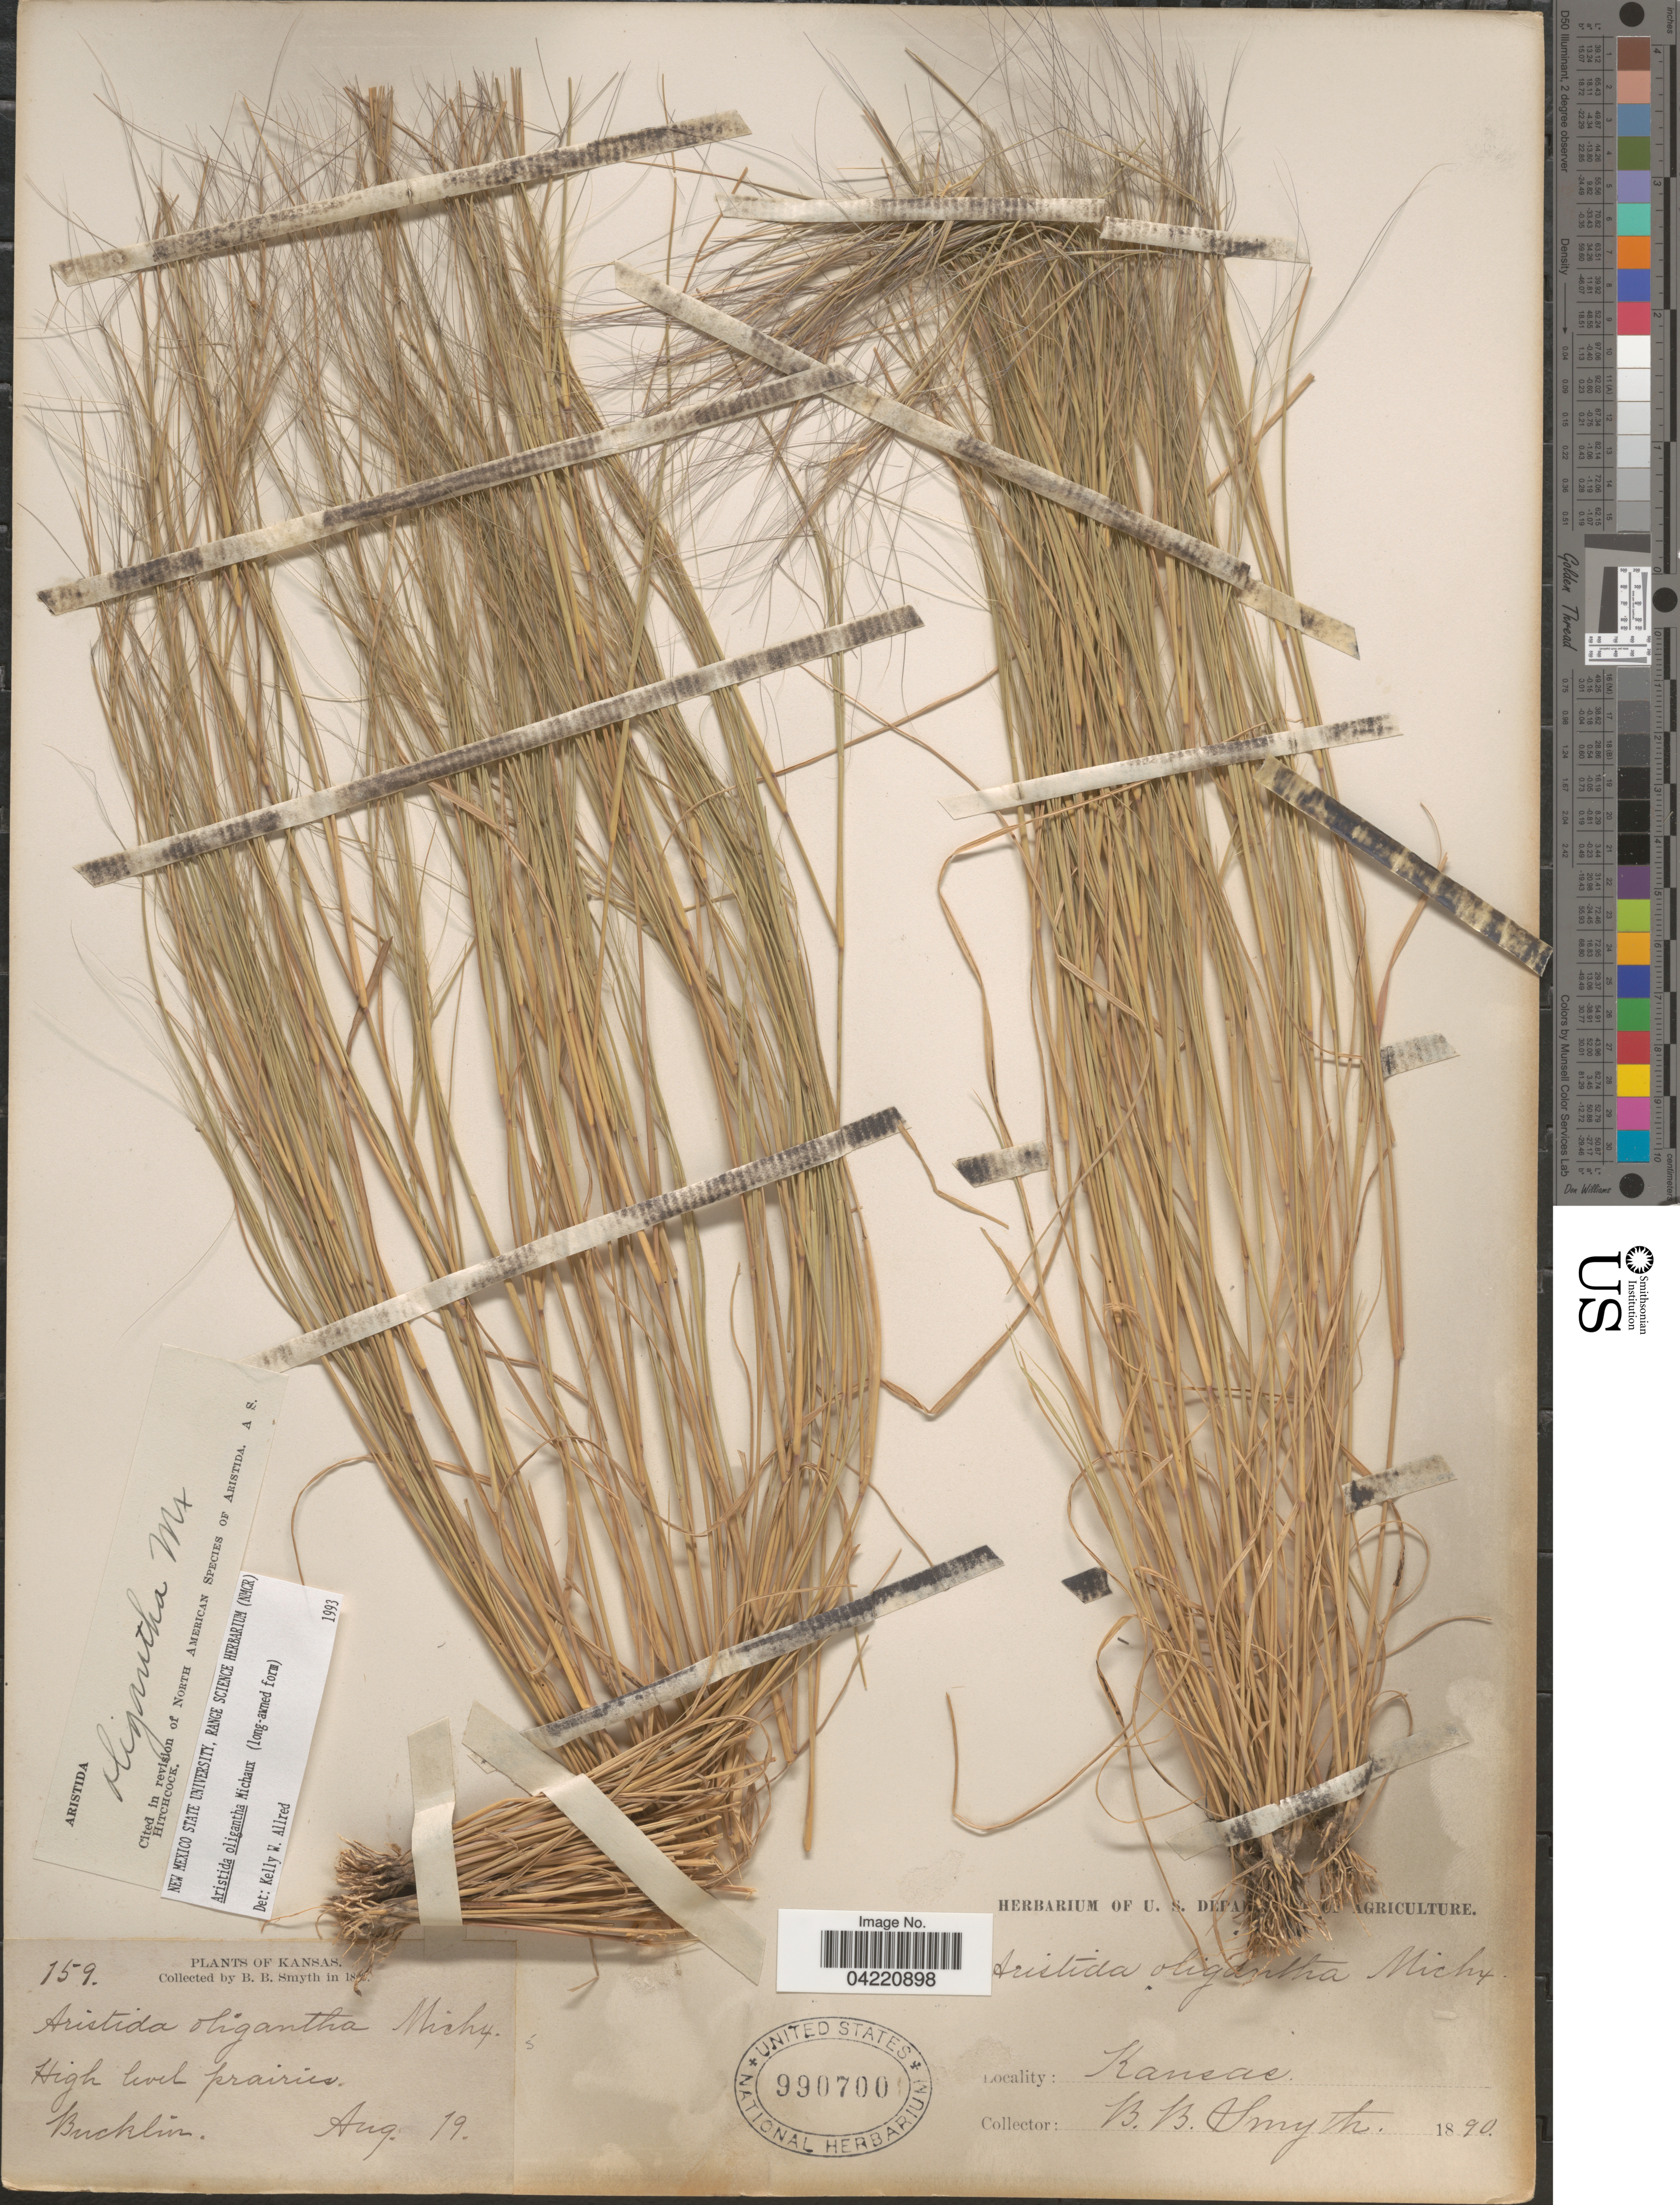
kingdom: Plantae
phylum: Tracheophyta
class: Liliopsida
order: Poales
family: Poaceae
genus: Aristida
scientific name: Aristida oligantha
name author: Michx.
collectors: B. Smyth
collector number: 159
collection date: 1890-08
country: United States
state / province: Kansas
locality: Bucklin.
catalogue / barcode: US 990700